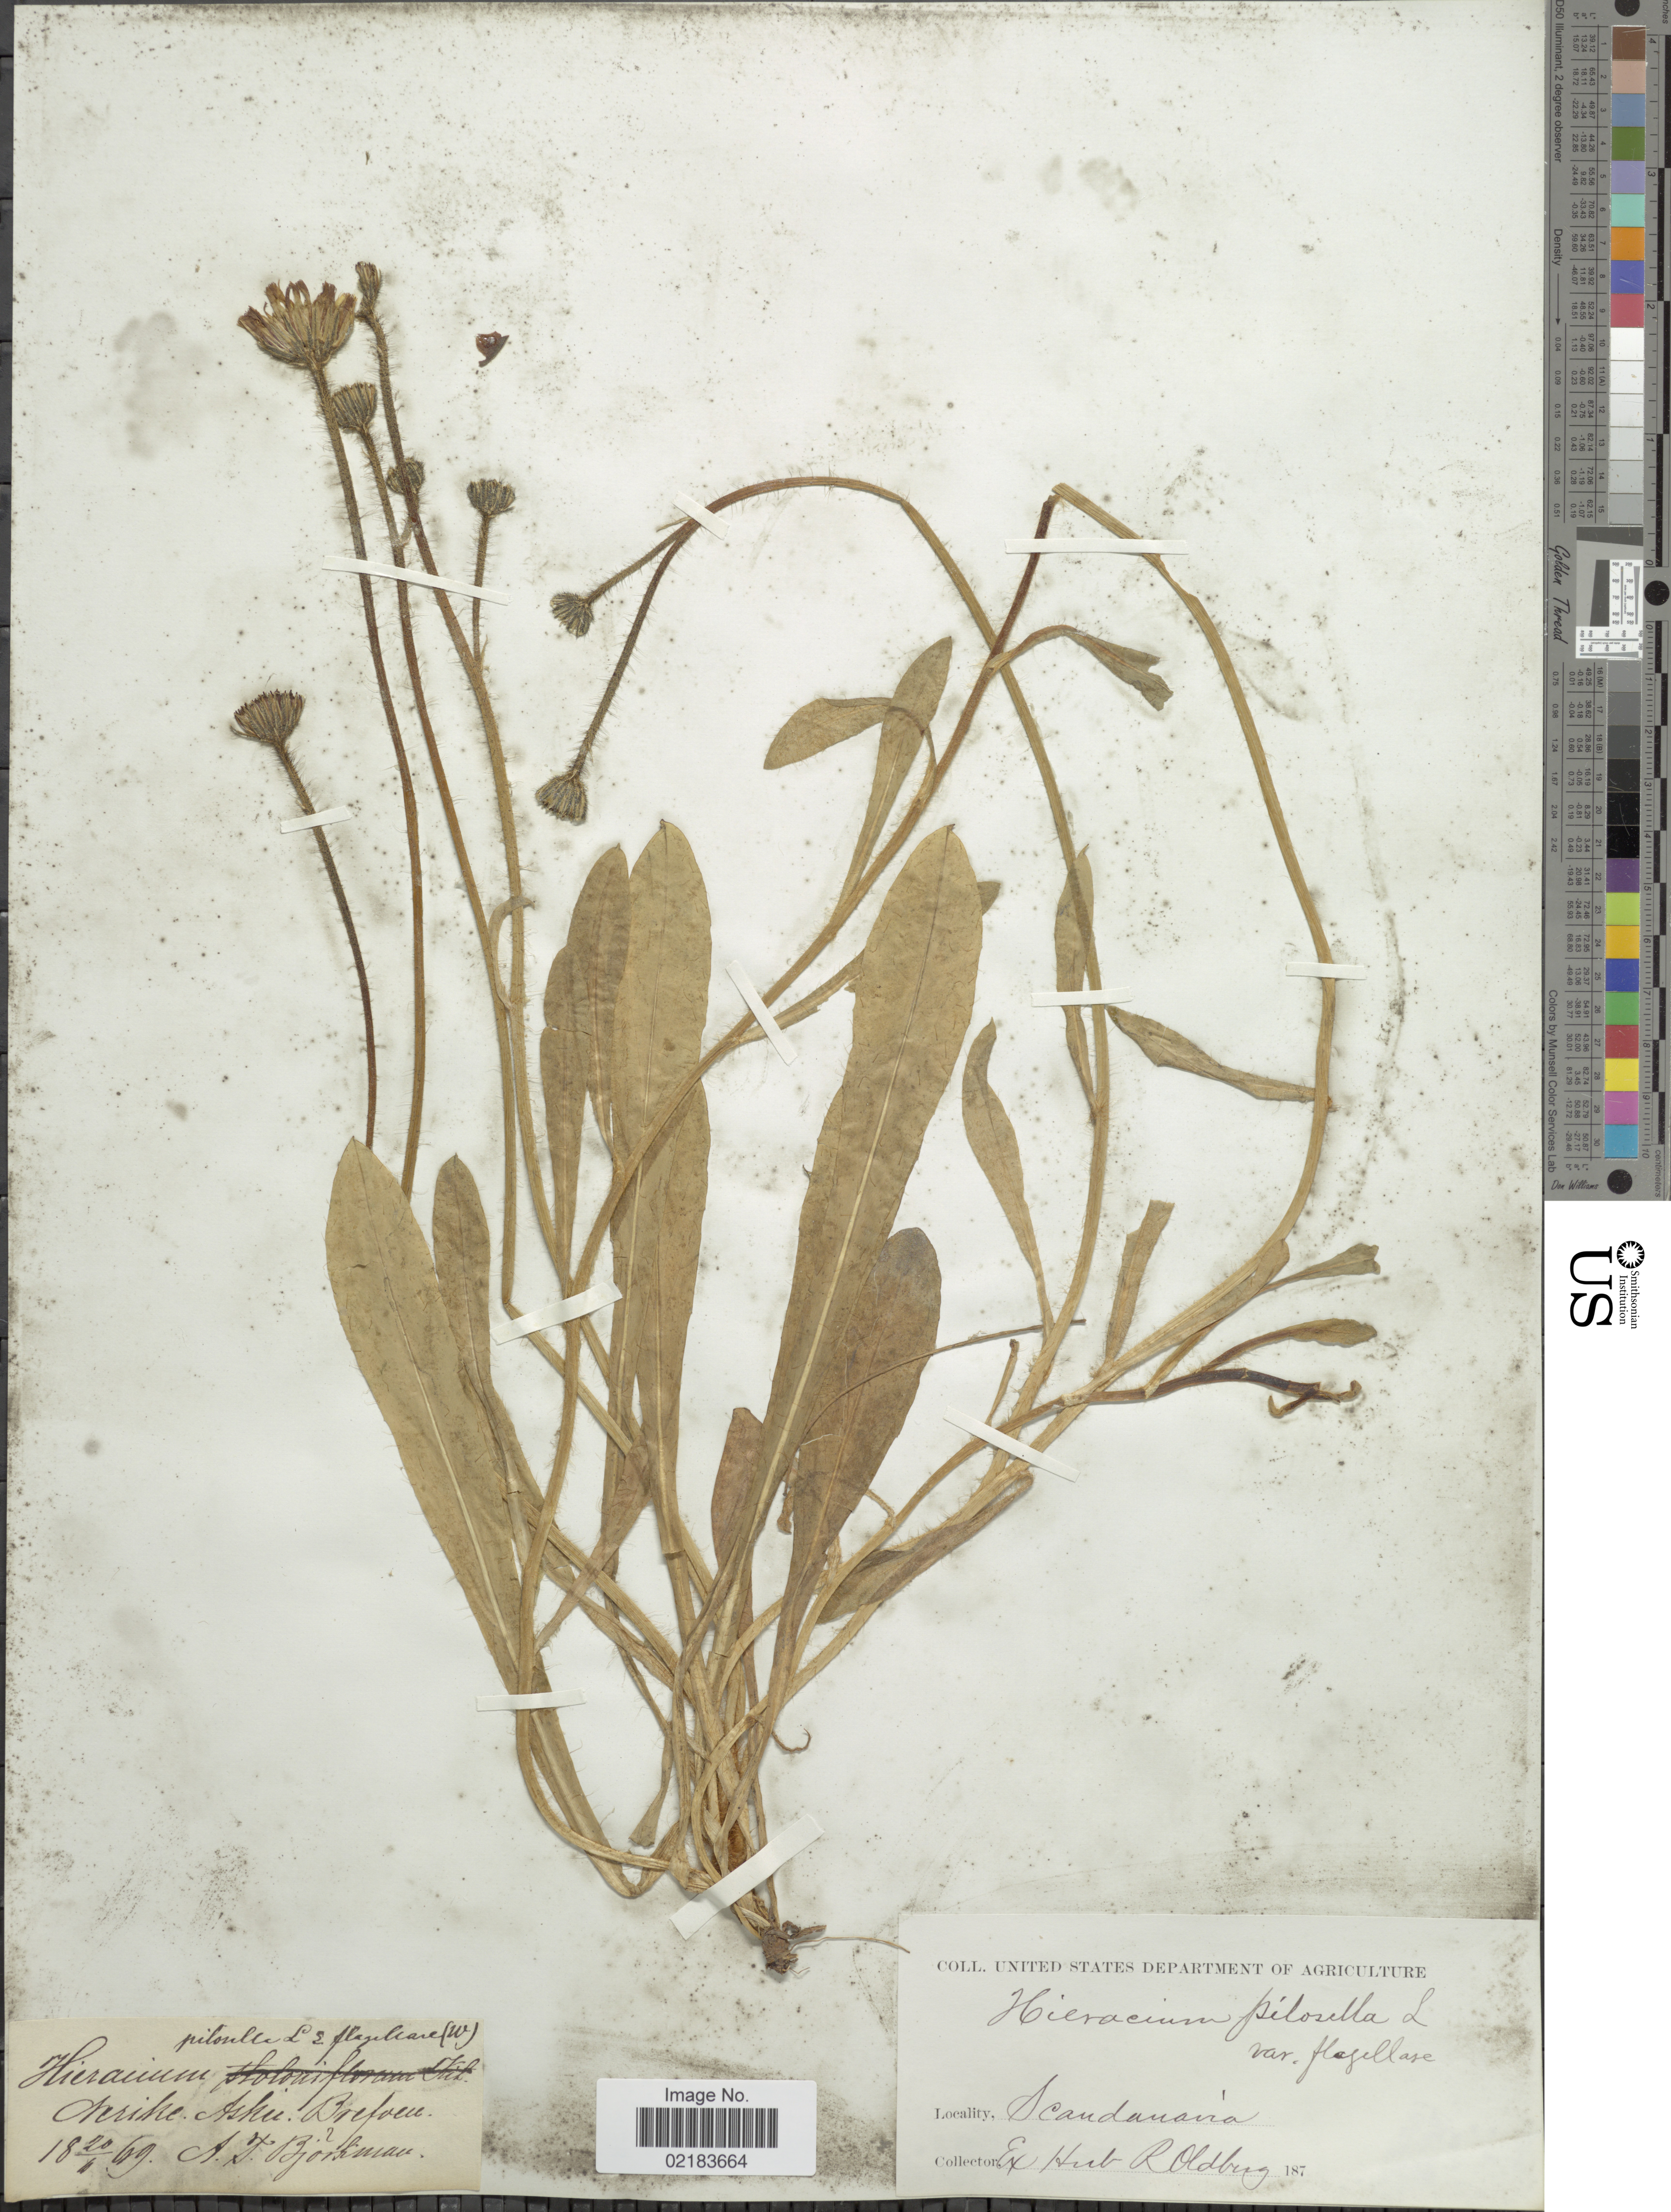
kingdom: Plantae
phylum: Tracheophyta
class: Magnoliopsida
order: Asterales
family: Asteraceae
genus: Pilosella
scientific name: Pilosella officinarum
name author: Vaill.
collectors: A. Björkman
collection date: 1869-04-20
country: Sweden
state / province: Örebro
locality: Scandanavia. Nerike, Asker, Brefvell. [interpreted]